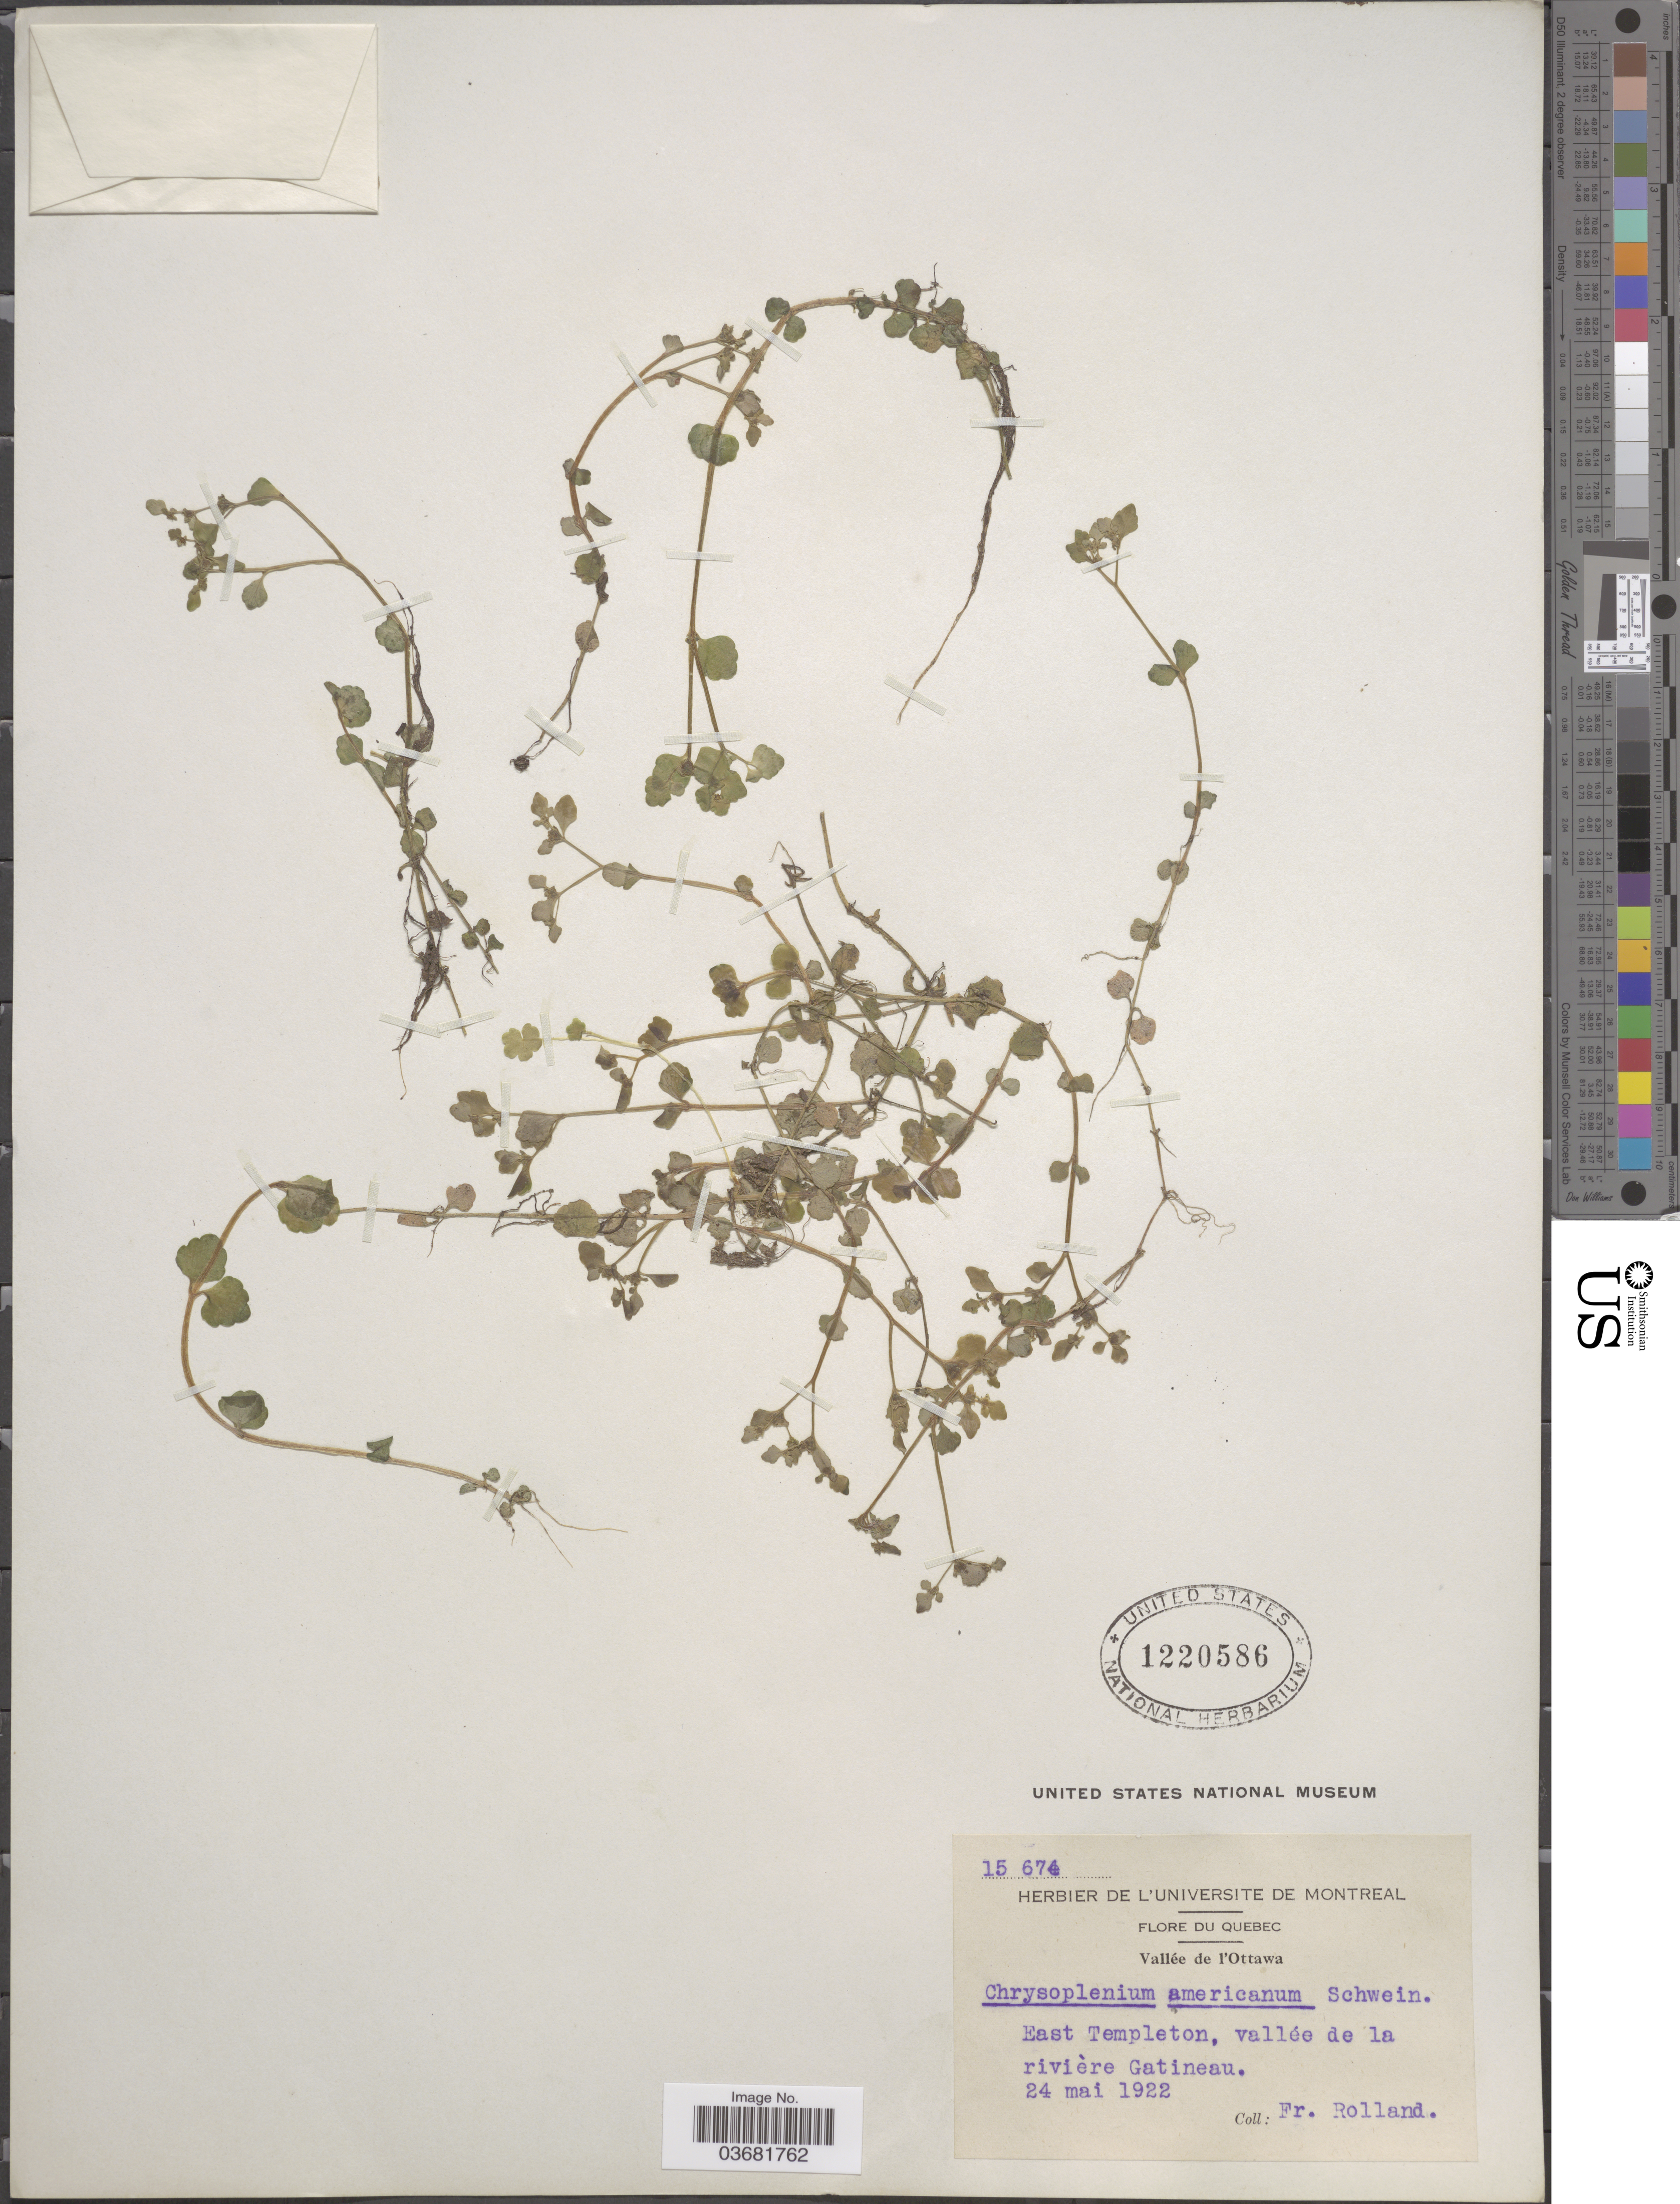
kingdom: Plantae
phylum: Tracheophyta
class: Magnoliopsida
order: Saxifragales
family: Saxifragaceae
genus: Chrysosplenium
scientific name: Chrysosplenium americanum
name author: Schwein.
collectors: F. Rolland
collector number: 1567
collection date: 1922-05-24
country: Canada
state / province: Quebec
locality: Vallée de l'Ottawa. East Templeton, vallée de la rivière Gatineau.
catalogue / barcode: US 1220586